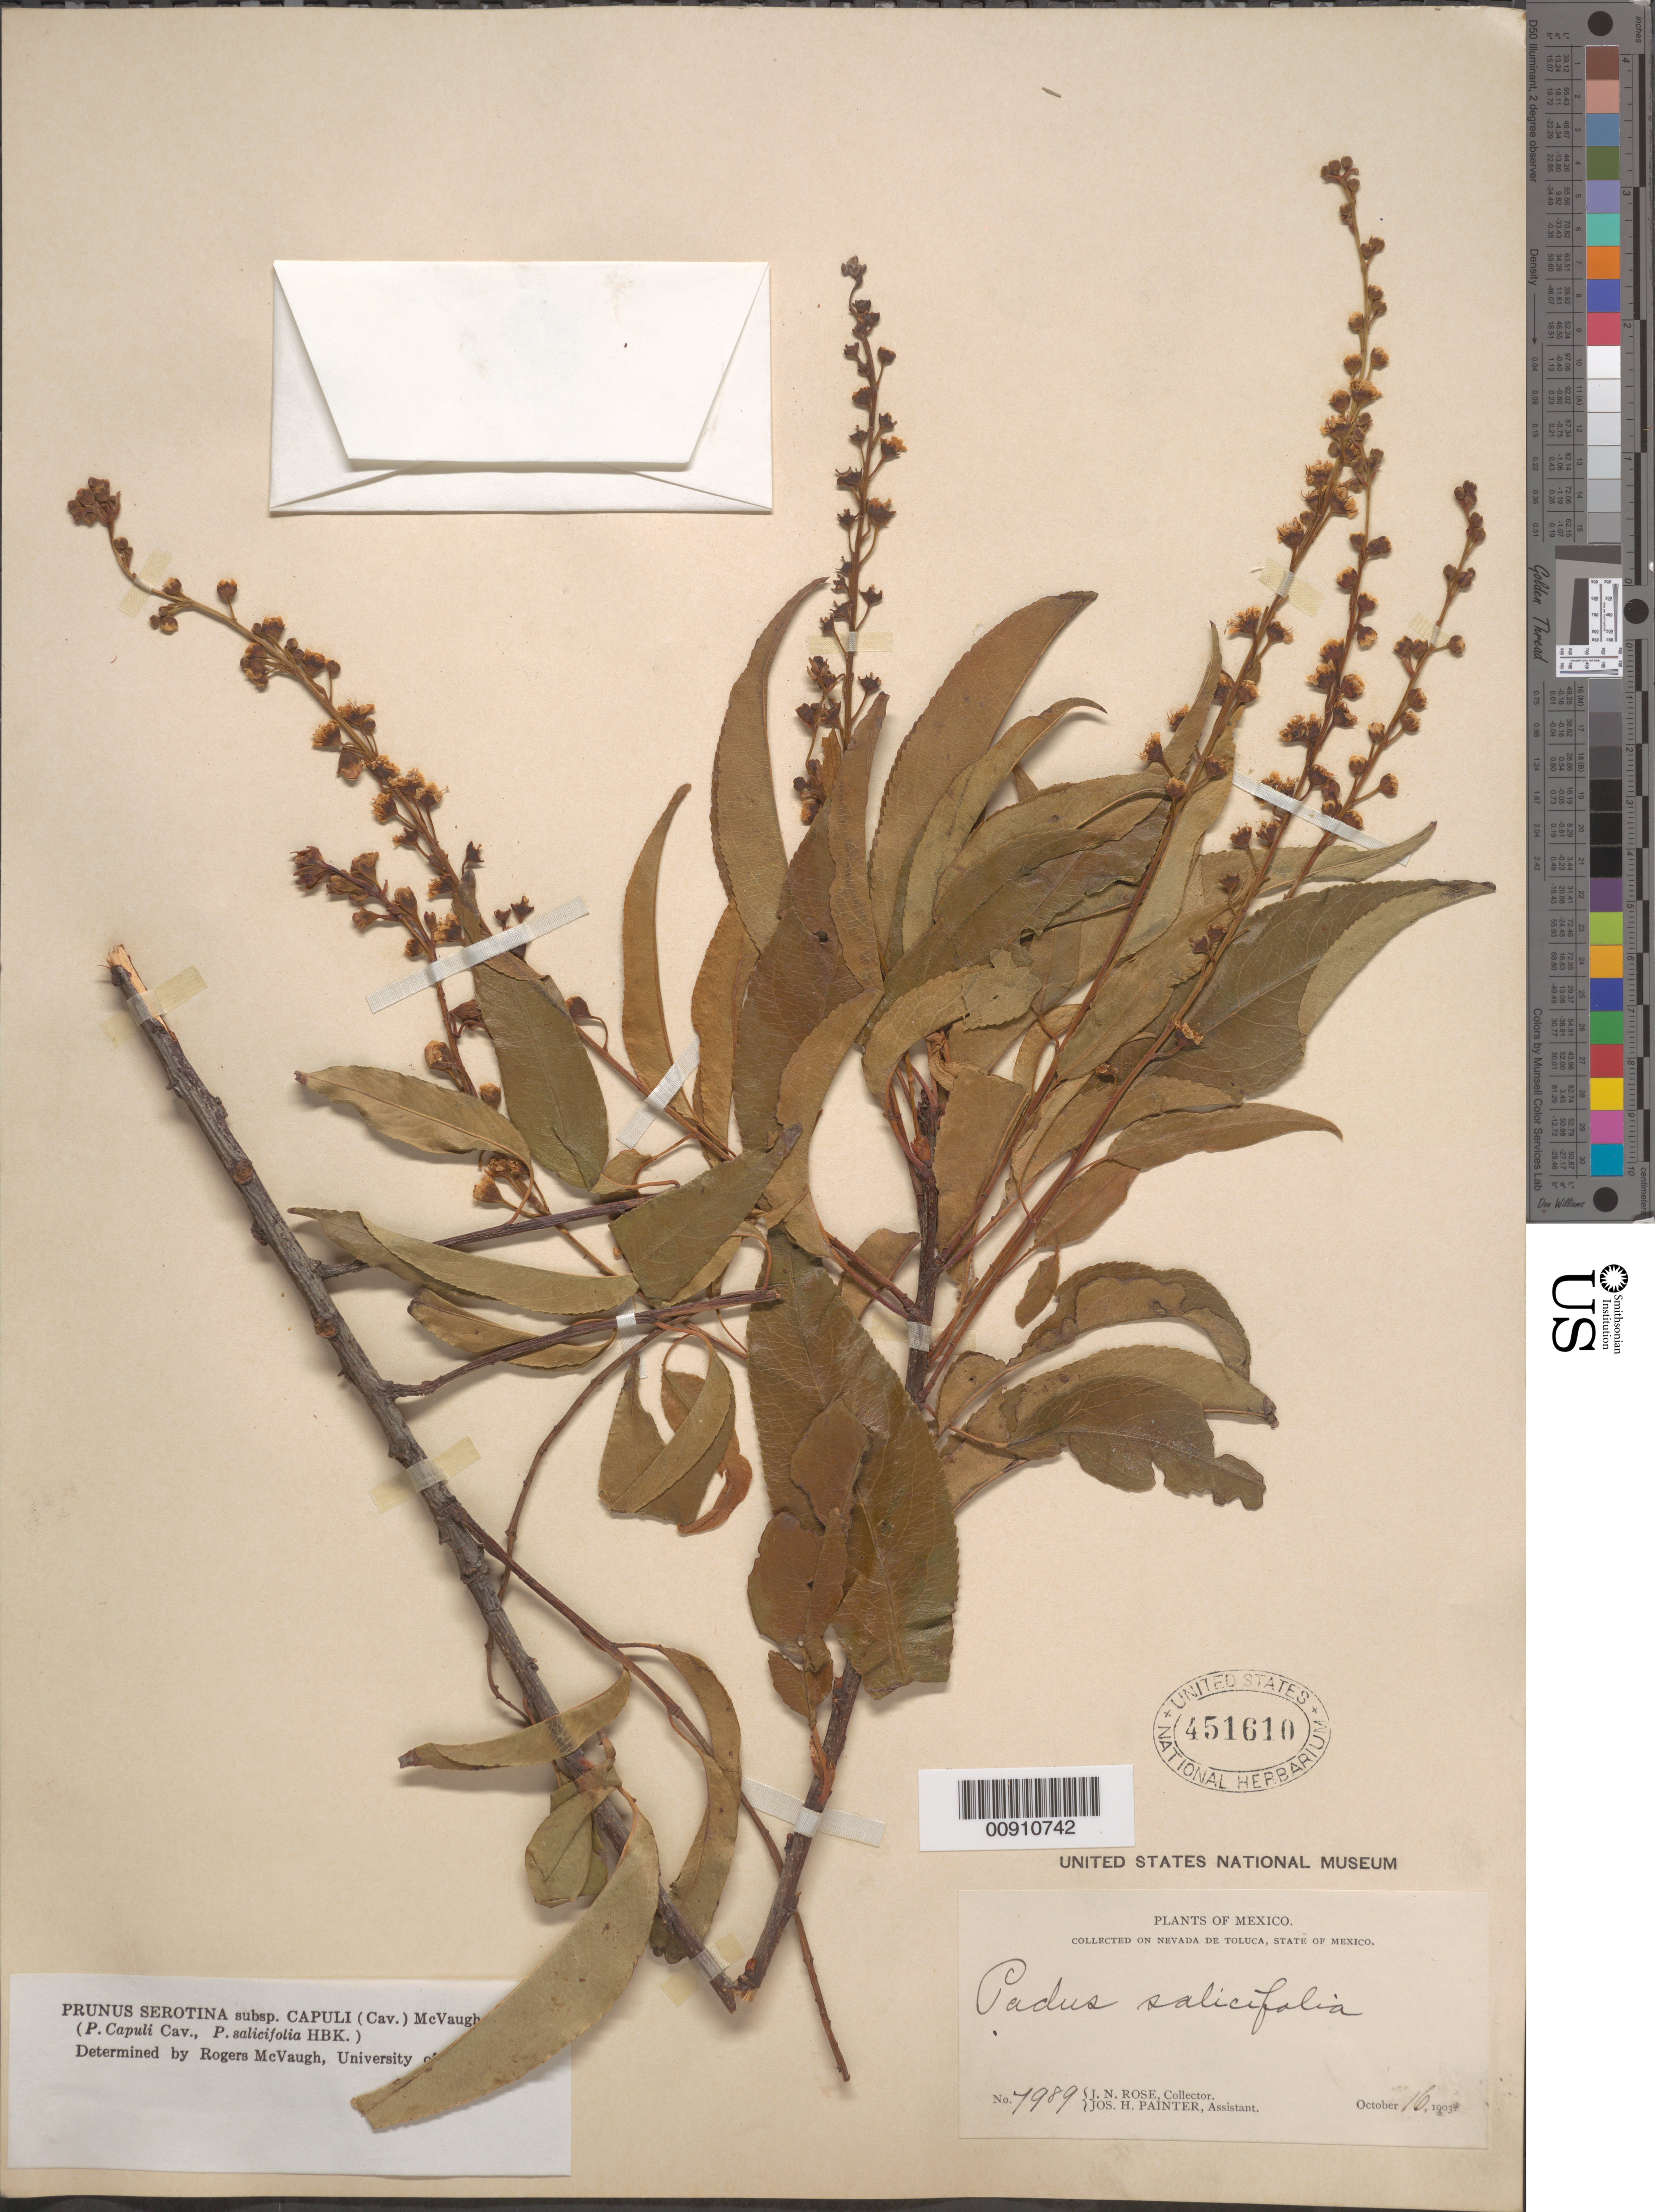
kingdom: Plantae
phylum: Tracheophyta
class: Magnoliopsida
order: Rosales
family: Rosaceae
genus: Prunus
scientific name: Prunus serotina var. salicifolia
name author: (Kunth) Koehne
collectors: J. N. Rose & J. H. Painter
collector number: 7989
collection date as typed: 16 Oct 1903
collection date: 1903-10-16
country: Mexico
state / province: México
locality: Nevada [sic] de Toluca, State of Mexico.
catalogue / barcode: US 451610